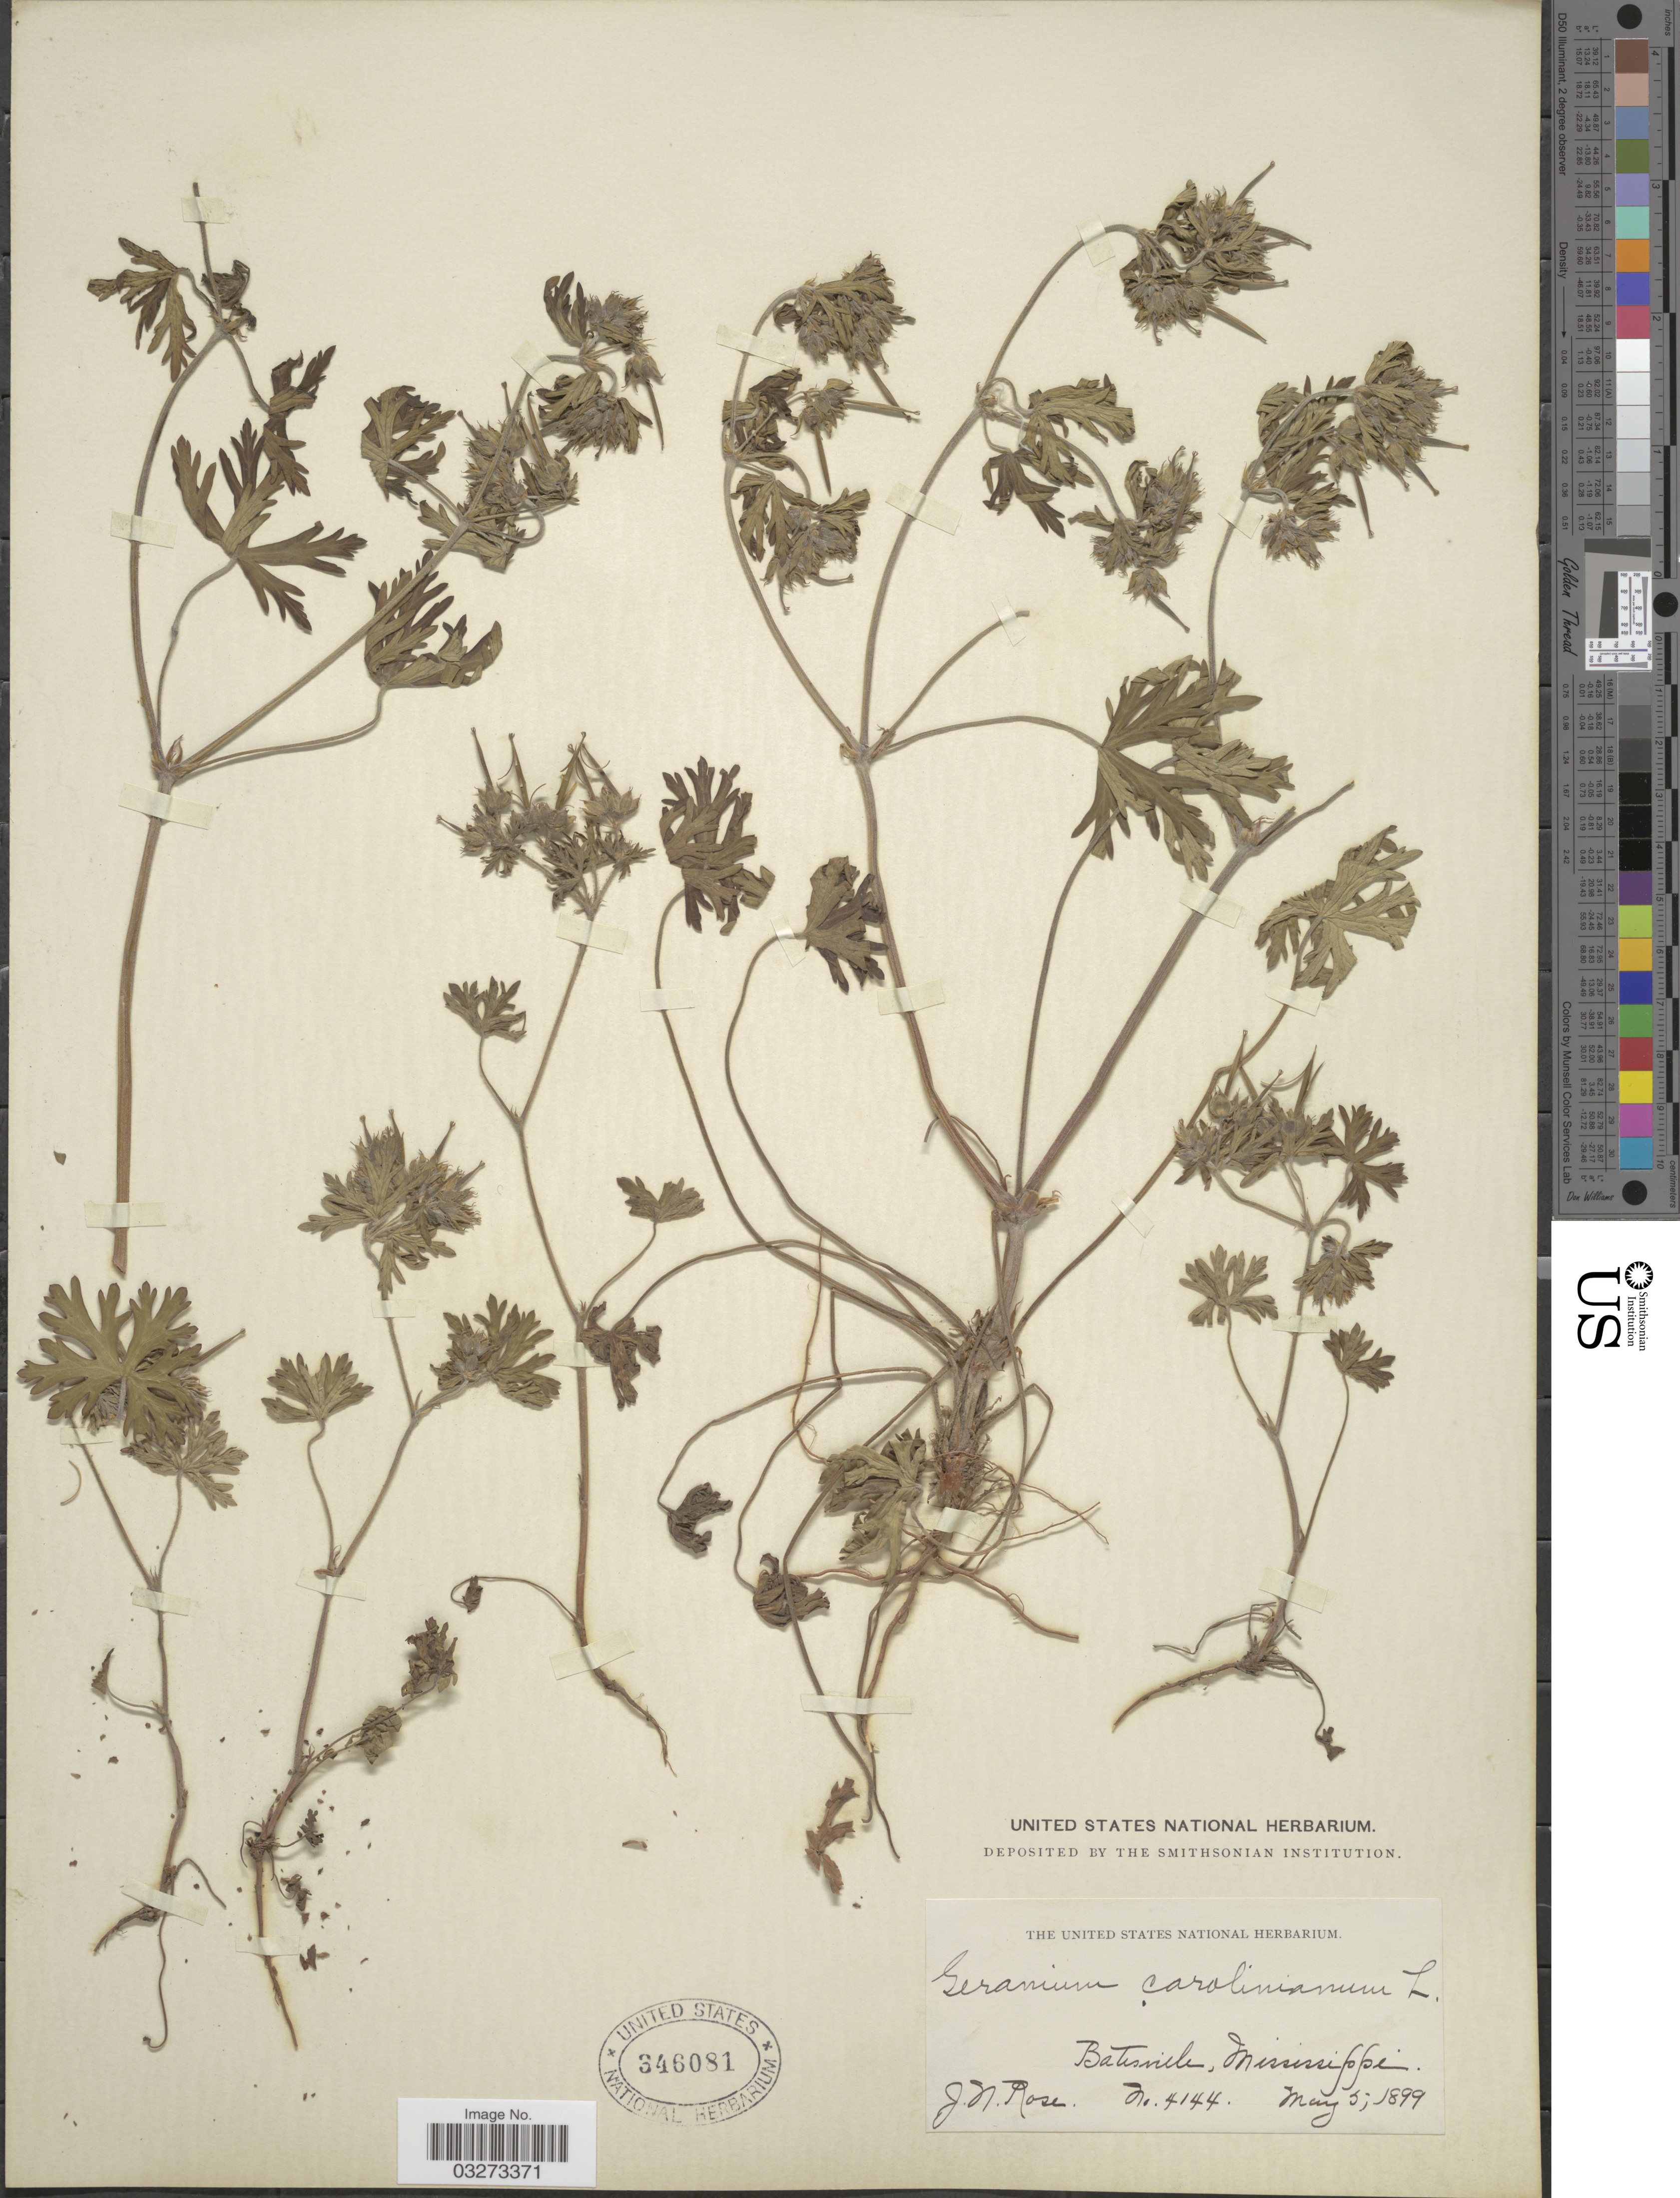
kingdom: Plantae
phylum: Tracheophyta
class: Magnoliopsida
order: Geraniales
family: Geraniaceae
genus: Geranium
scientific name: Geranium carolinianum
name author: L.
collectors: J. N. Rose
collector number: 4144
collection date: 1899-05-05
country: United States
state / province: Mississippi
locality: Batesville.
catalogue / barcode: US 346081